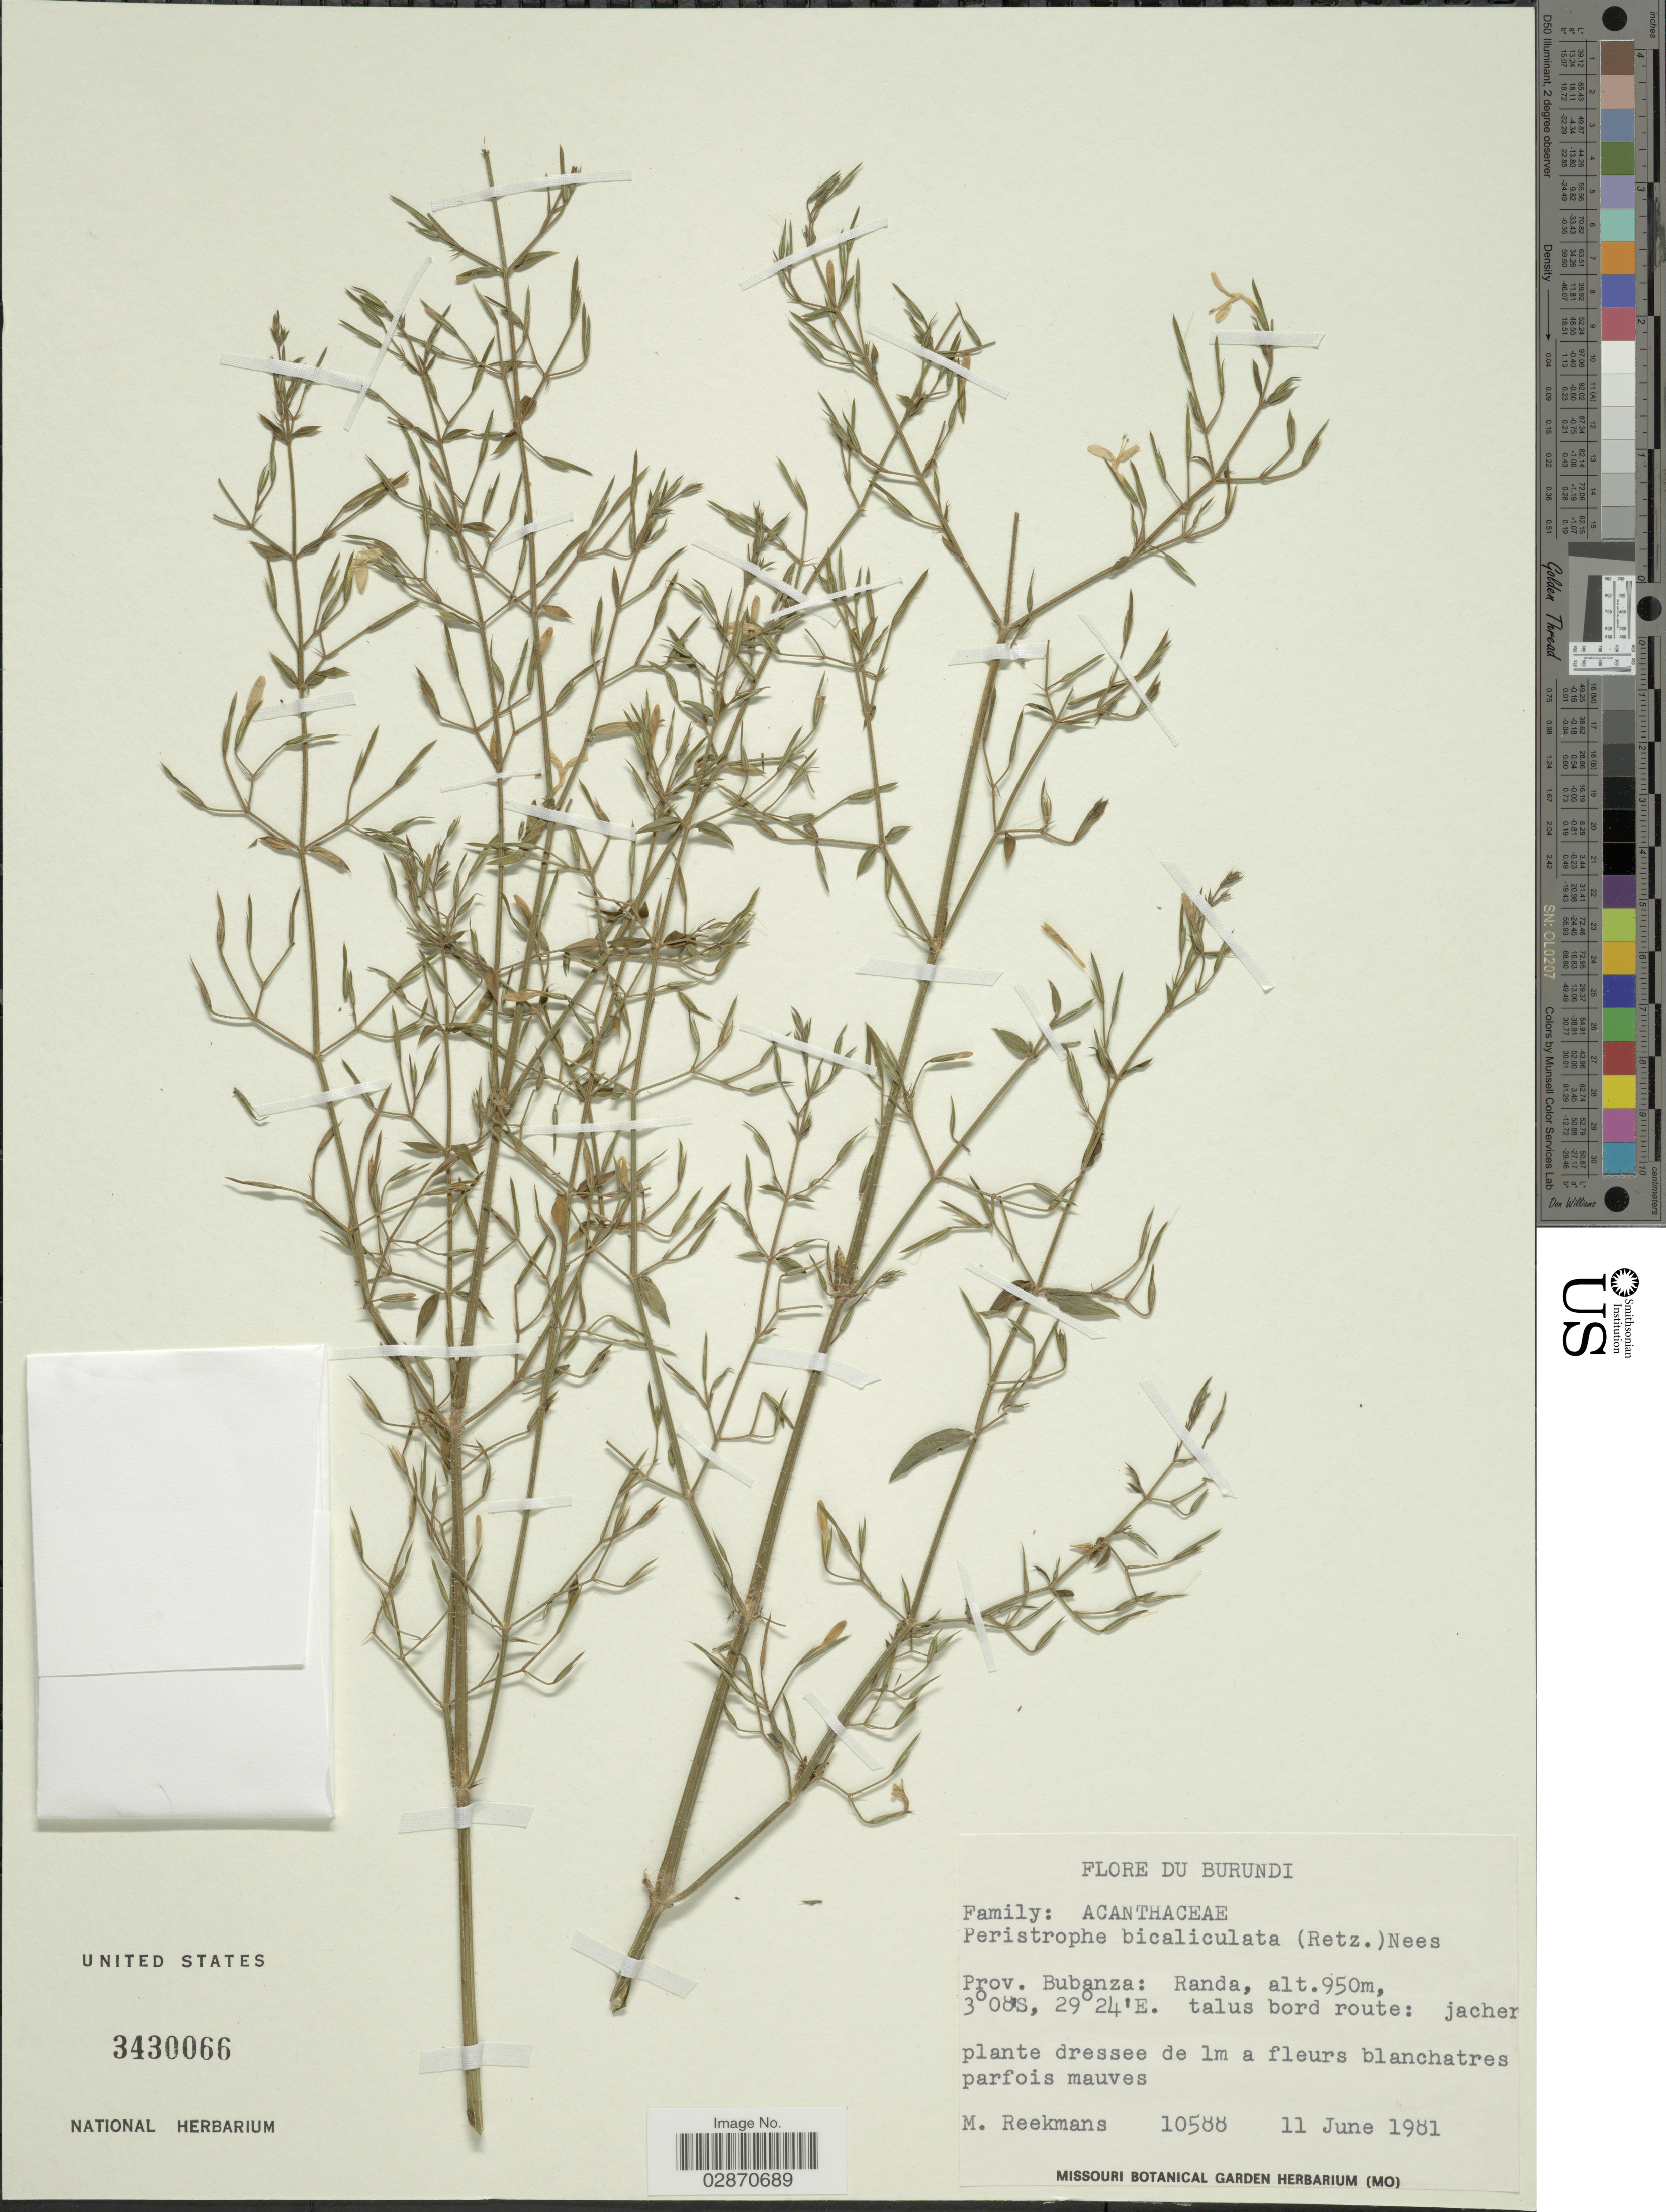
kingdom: Plantae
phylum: Tracheophyta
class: Magnoliopsida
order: Lamiales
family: Acanthaceae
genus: Peristrophe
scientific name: Peristrophe sp.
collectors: M. Reekmans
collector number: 10588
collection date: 1981-06-11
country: Burundi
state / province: Bubanza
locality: Randa, talus bord route.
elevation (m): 950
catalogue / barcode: US 3430066